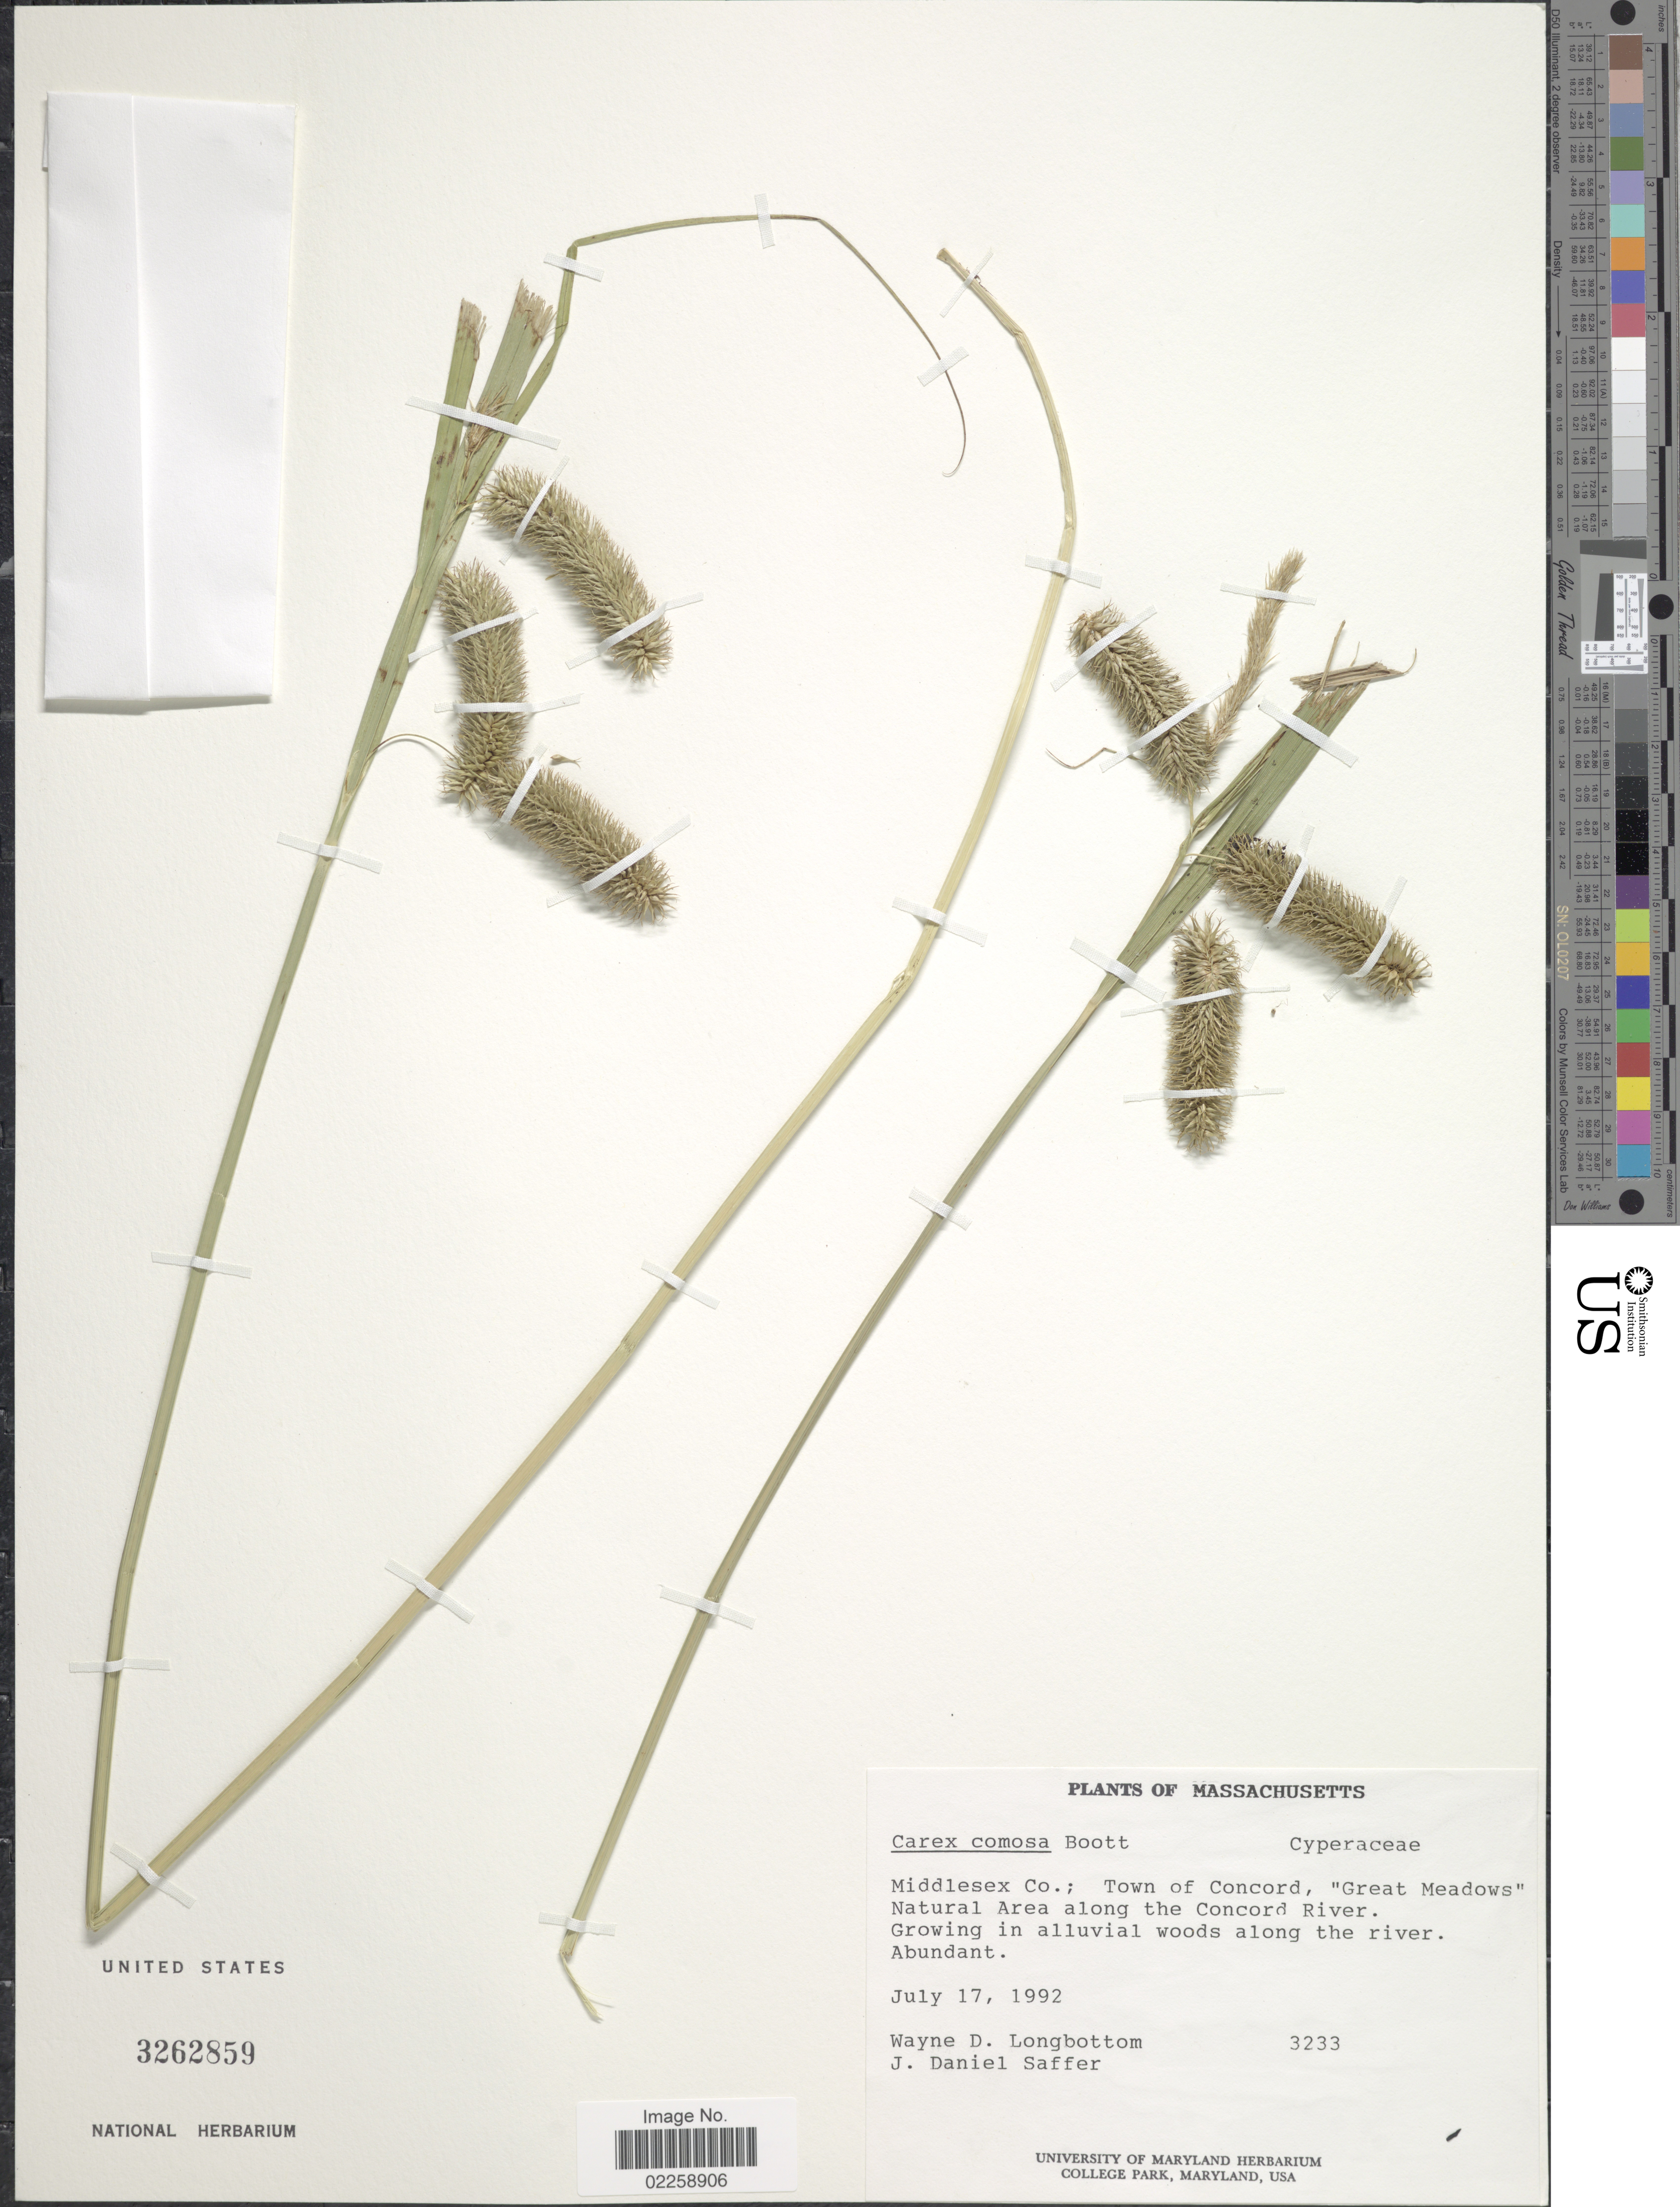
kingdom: Plantae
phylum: Tracheophyta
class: Liliopsida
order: Poales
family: Cyperaceae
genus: Carex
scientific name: Carex comosa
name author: Boott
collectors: W. D. Longbottom & J. Saffer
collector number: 3233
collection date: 1992-07-17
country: United States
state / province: Massachusetts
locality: Middlesex Co.: Town of Concord, "Great Meadows" Natural Area along the Concord River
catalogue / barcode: US 3262859